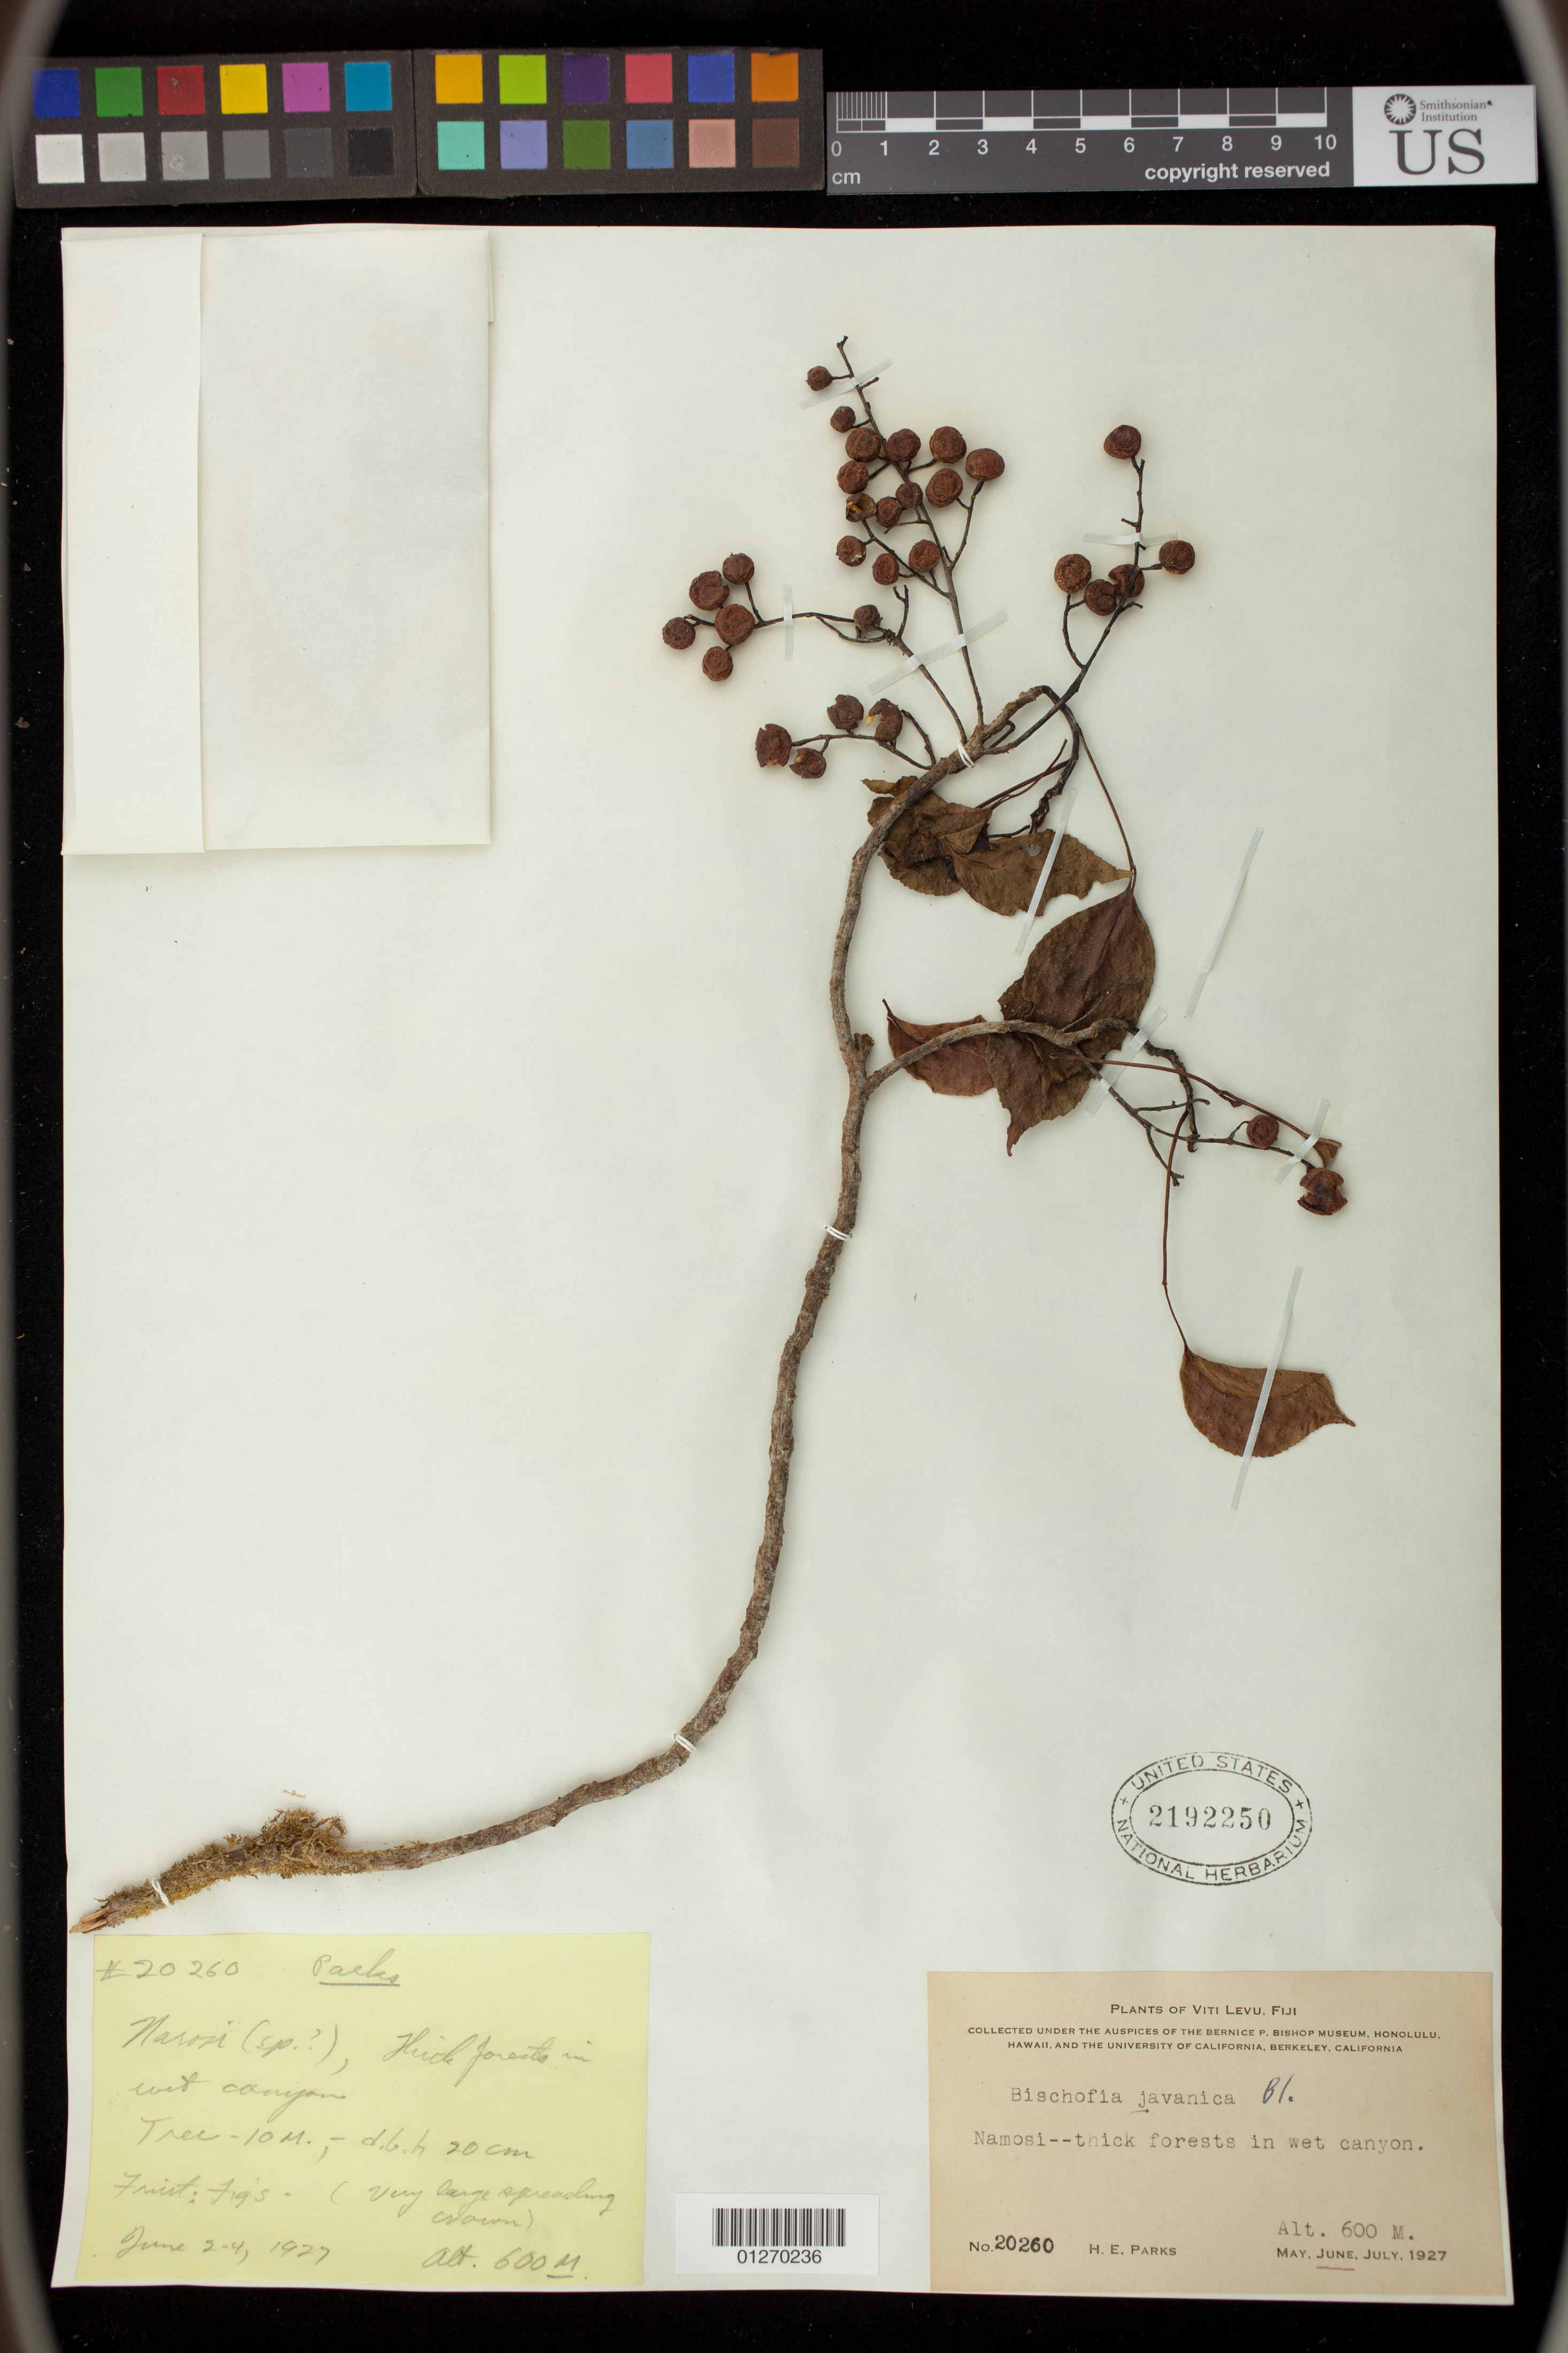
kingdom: Plantae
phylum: Tracheophyta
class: Magnoliopsida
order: Malpighiales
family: Phyllanthaceae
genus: Bischofia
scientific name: Bischofia javanica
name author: Blume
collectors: H. E. Parks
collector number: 20260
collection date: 1927-05/1937-07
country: Fiji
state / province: Central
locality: Namosi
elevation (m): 600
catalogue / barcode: US 2192250